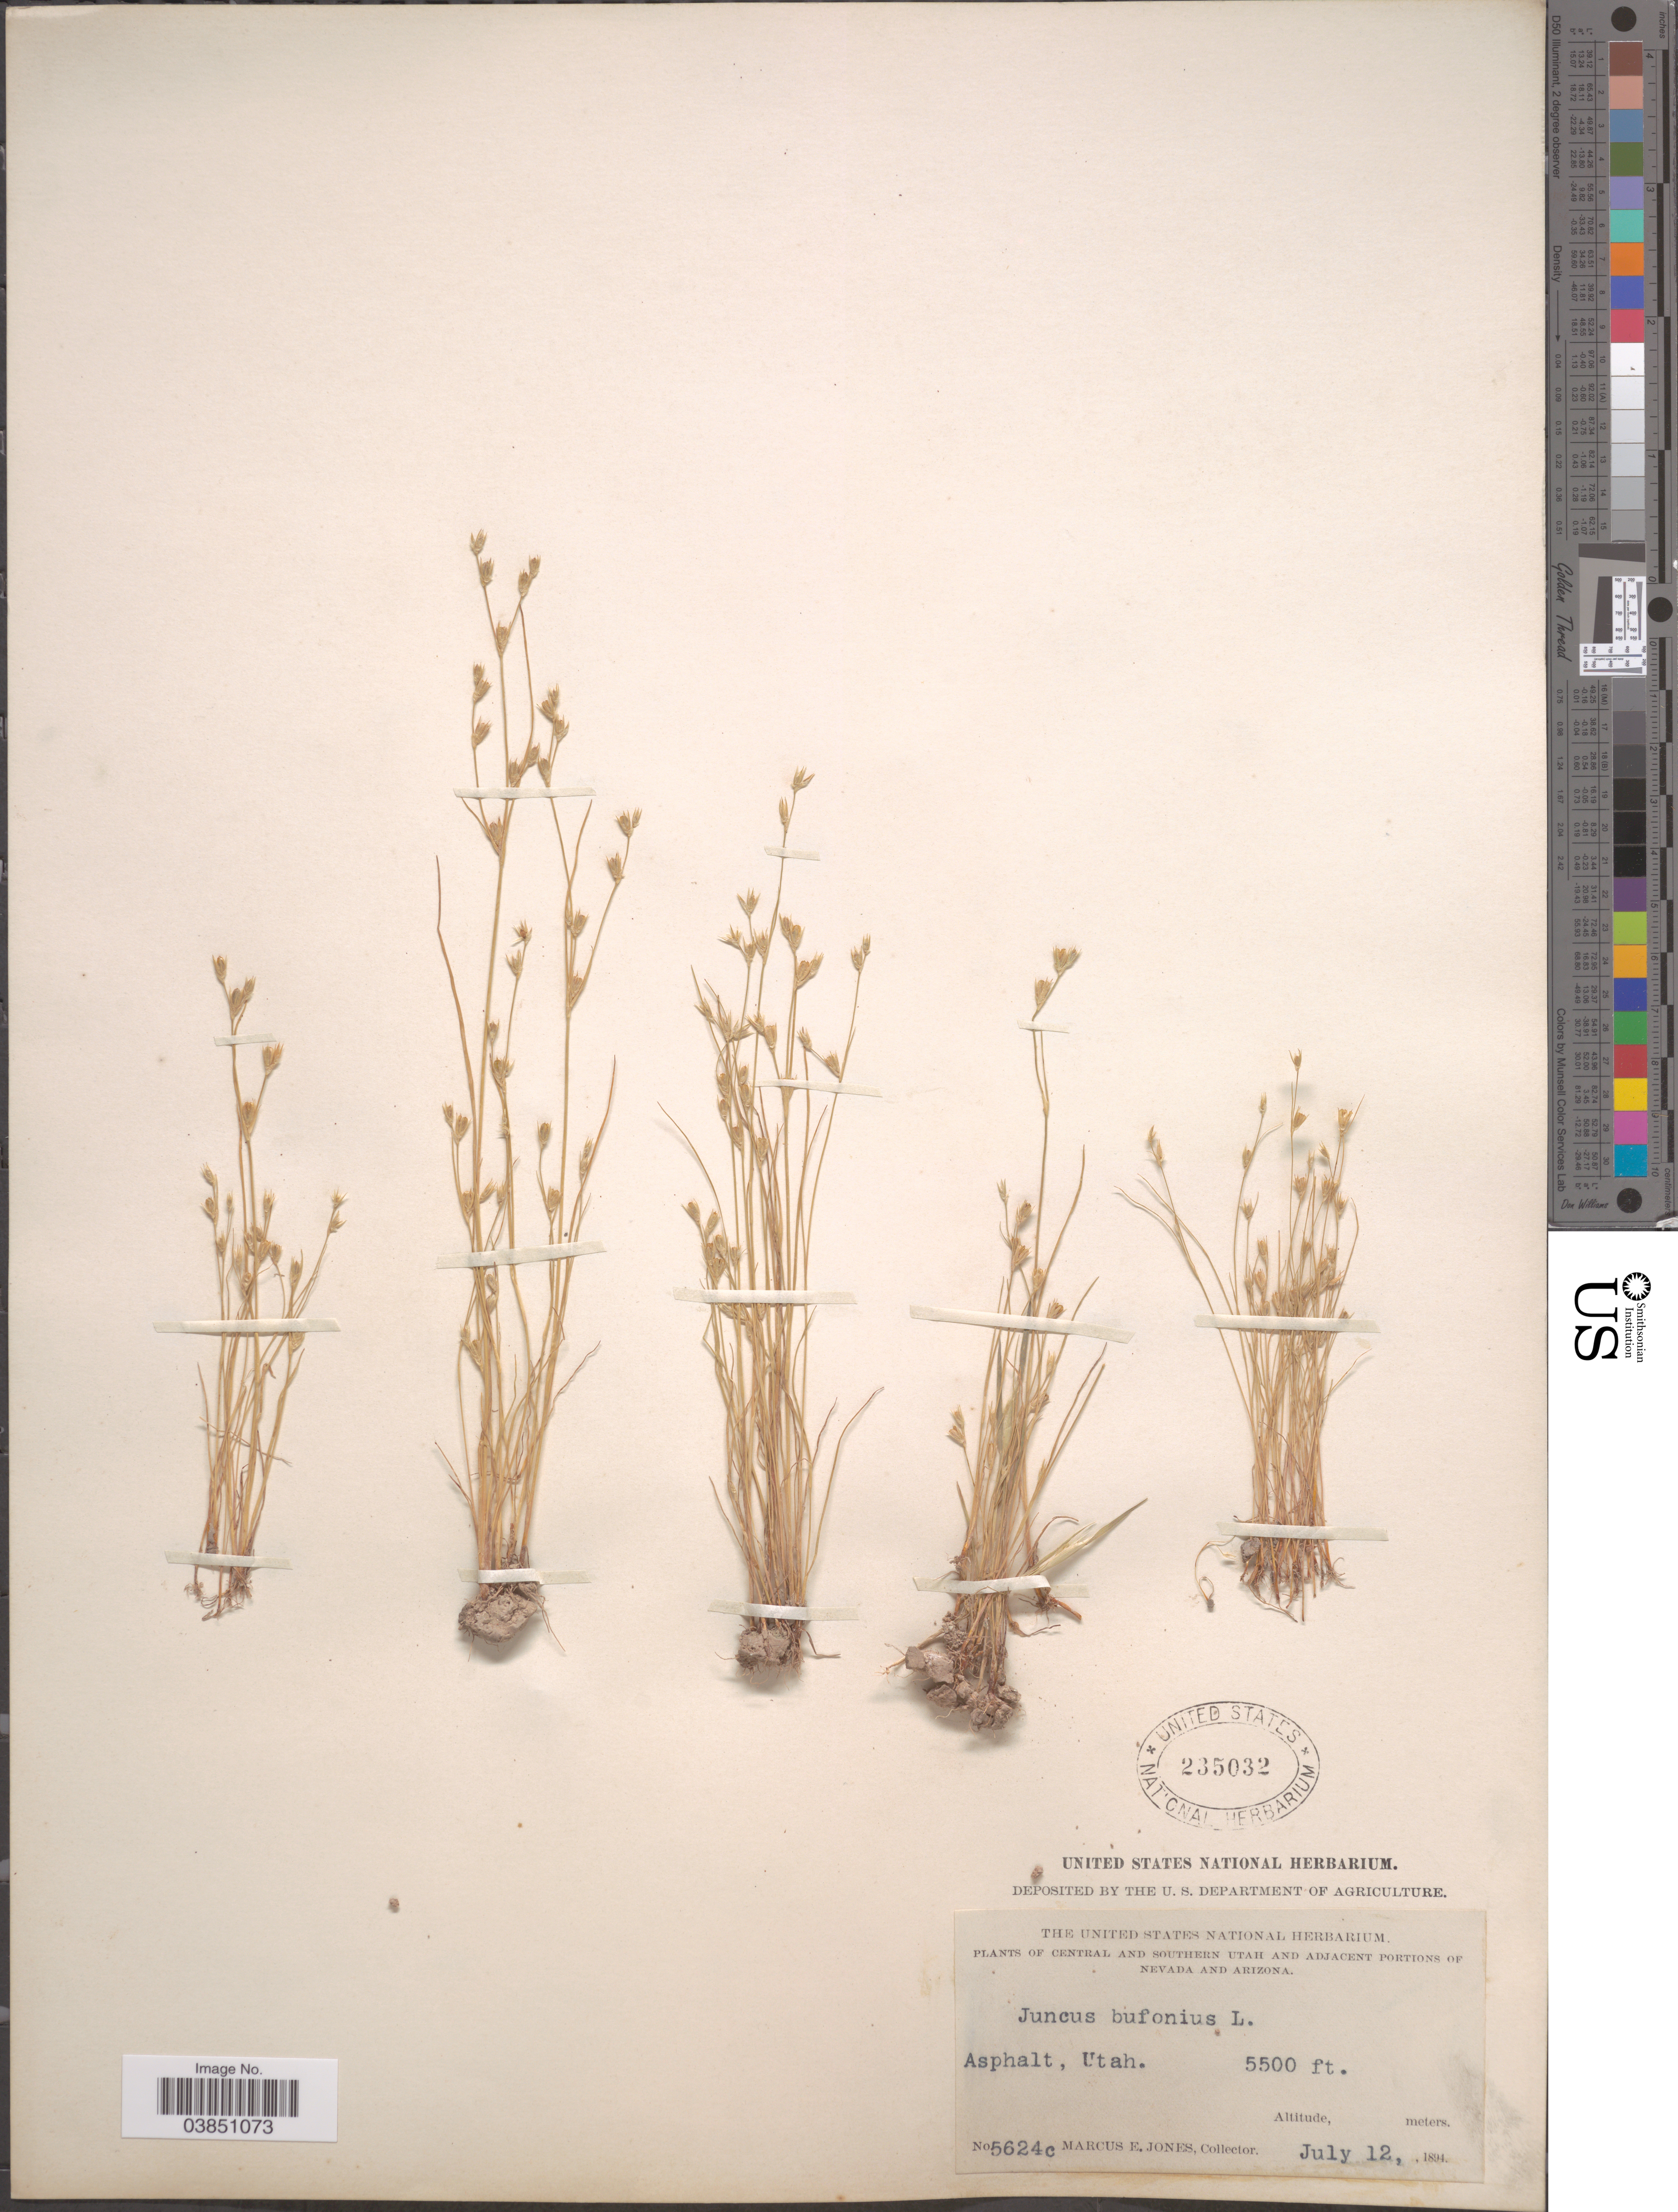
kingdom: Plantae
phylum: Tracheophyta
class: Liliopsida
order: Poales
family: Juncaceae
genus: Juncus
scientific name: Juncus bufonius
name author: L.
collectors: M. E. Jones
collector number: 5624c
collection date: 1894-07-12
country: United States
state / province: Utah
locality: Central and Southern Utah. Asphalt.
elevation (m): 1676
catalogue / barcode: US 235032